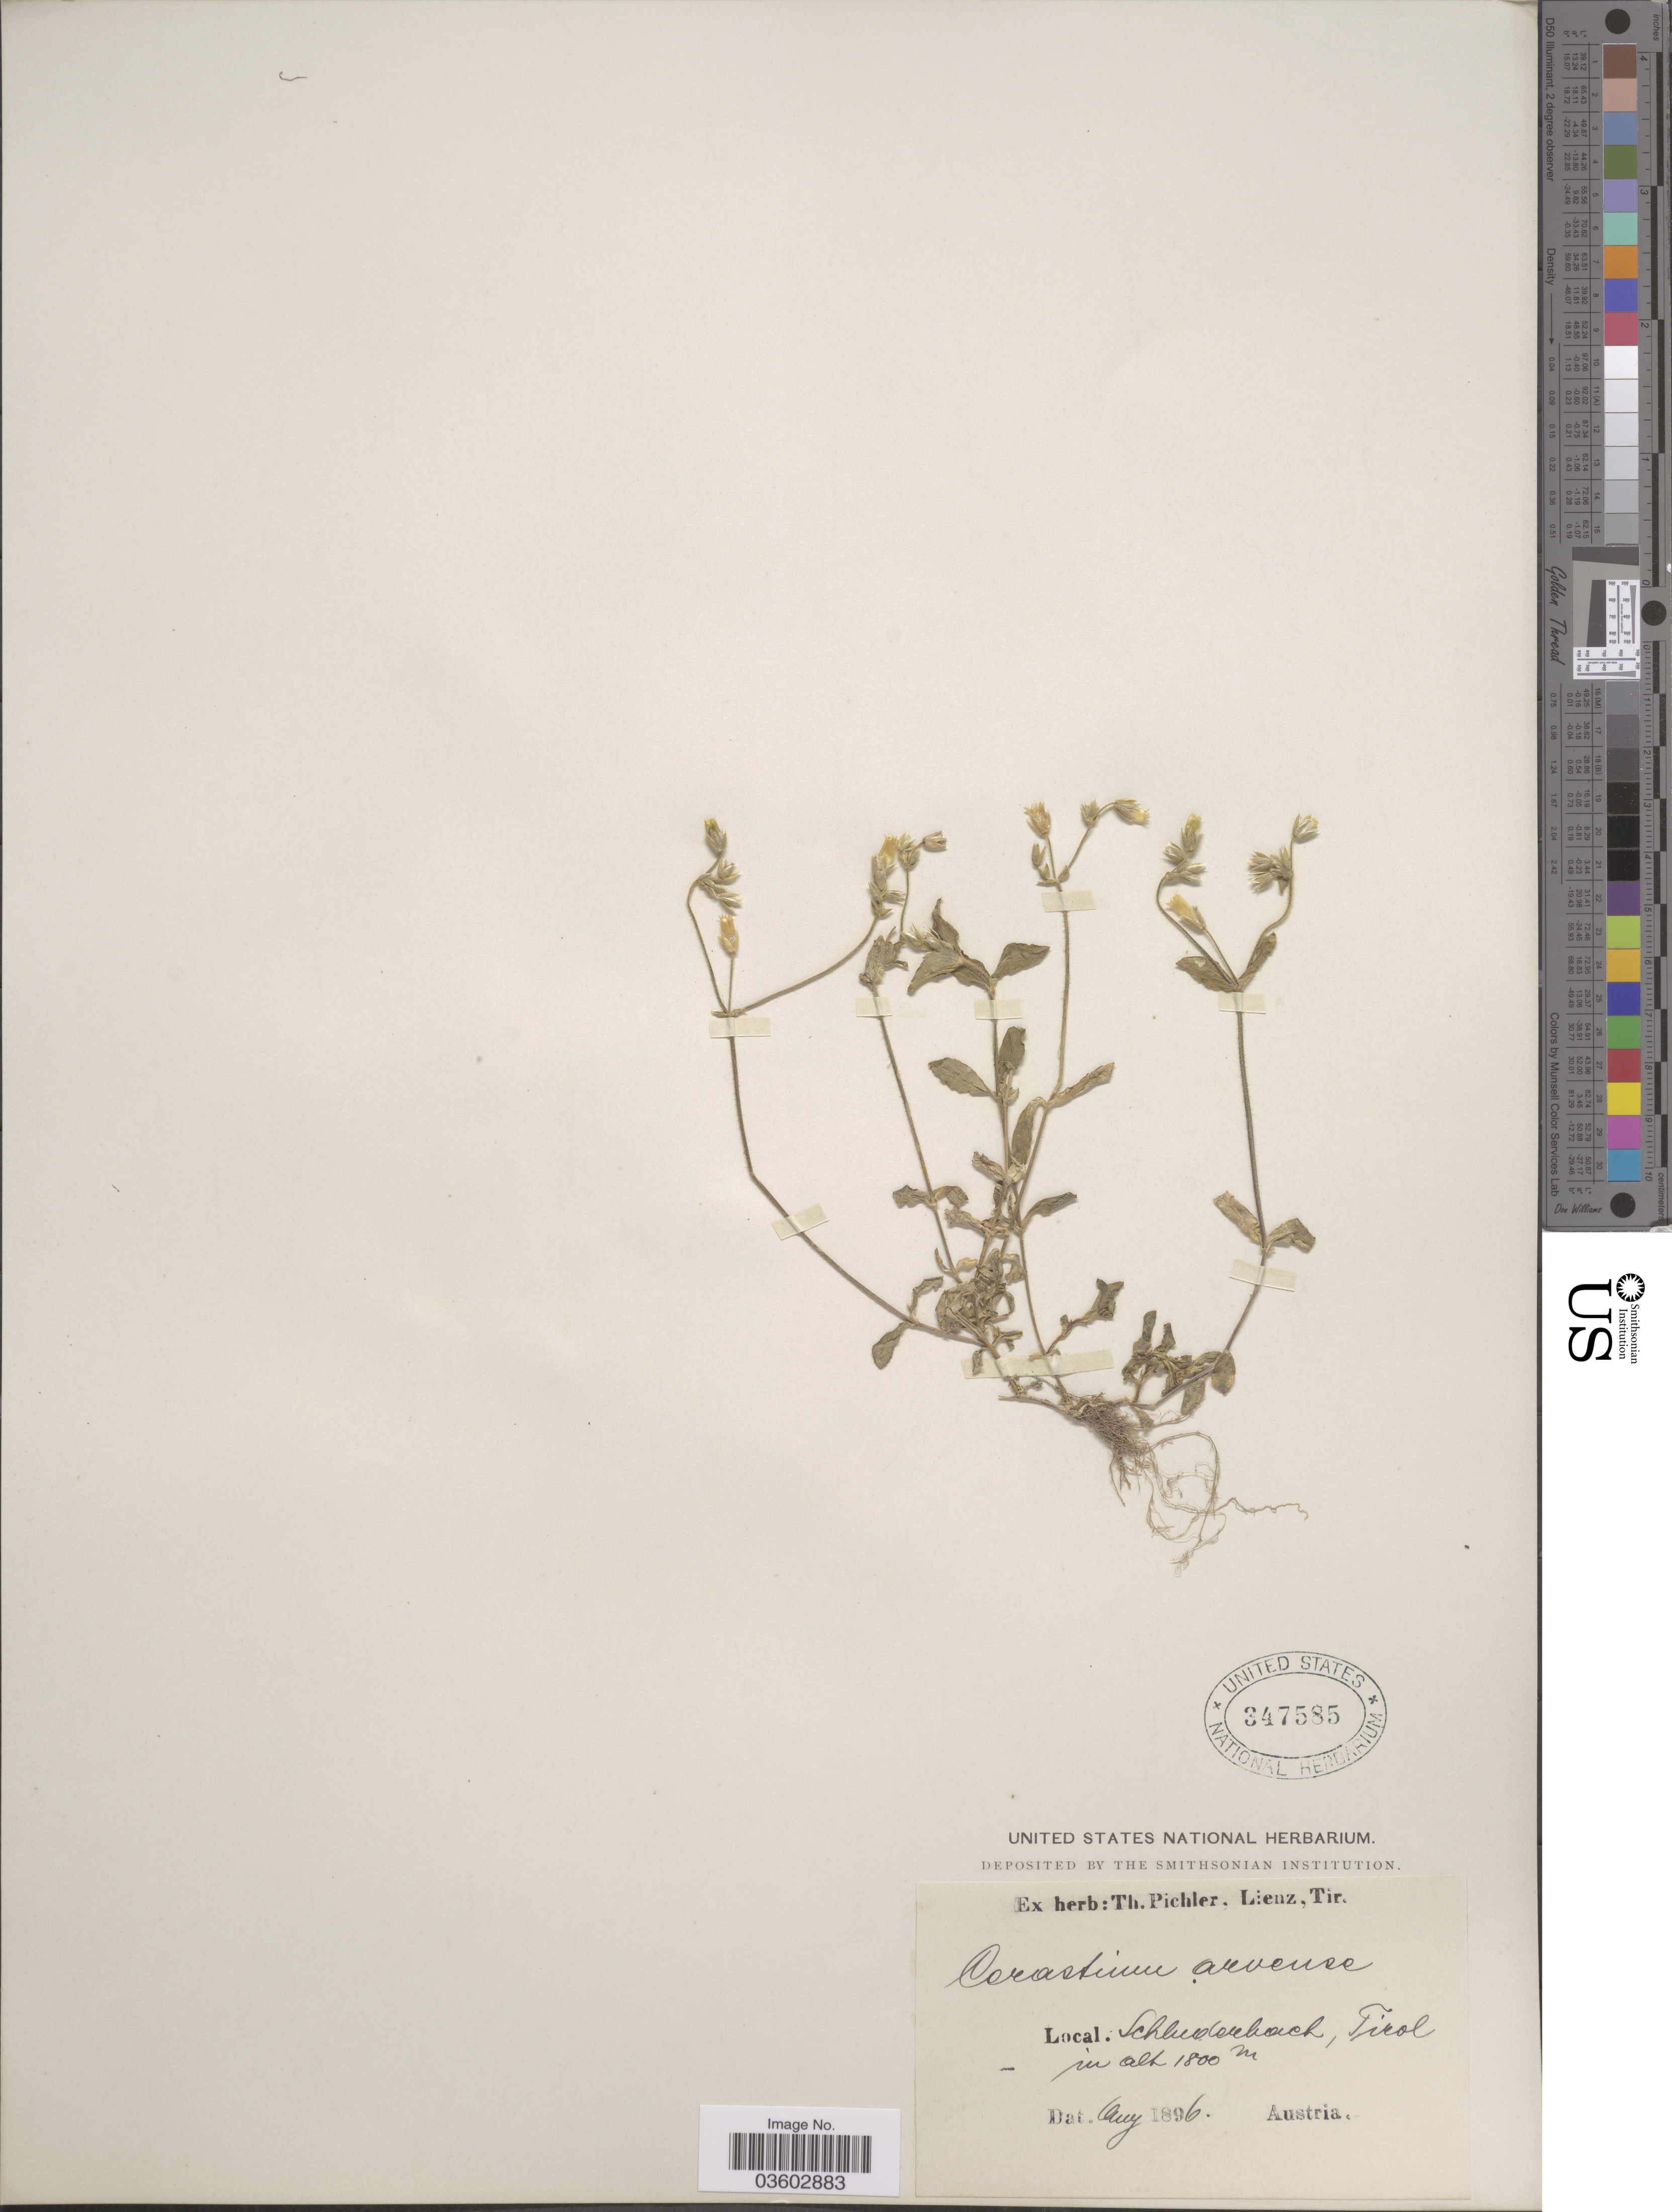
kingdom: Plantae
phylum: Tracheophyta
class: Magnoliopsida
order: Caryophyllales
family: Caryophyllaceae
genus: Cerastium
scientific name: Cerastium arvense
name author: L.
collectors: T. Pichler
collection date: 1896-08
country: Italy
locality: Schluderbach.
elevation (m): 1800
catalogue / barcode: US 347585